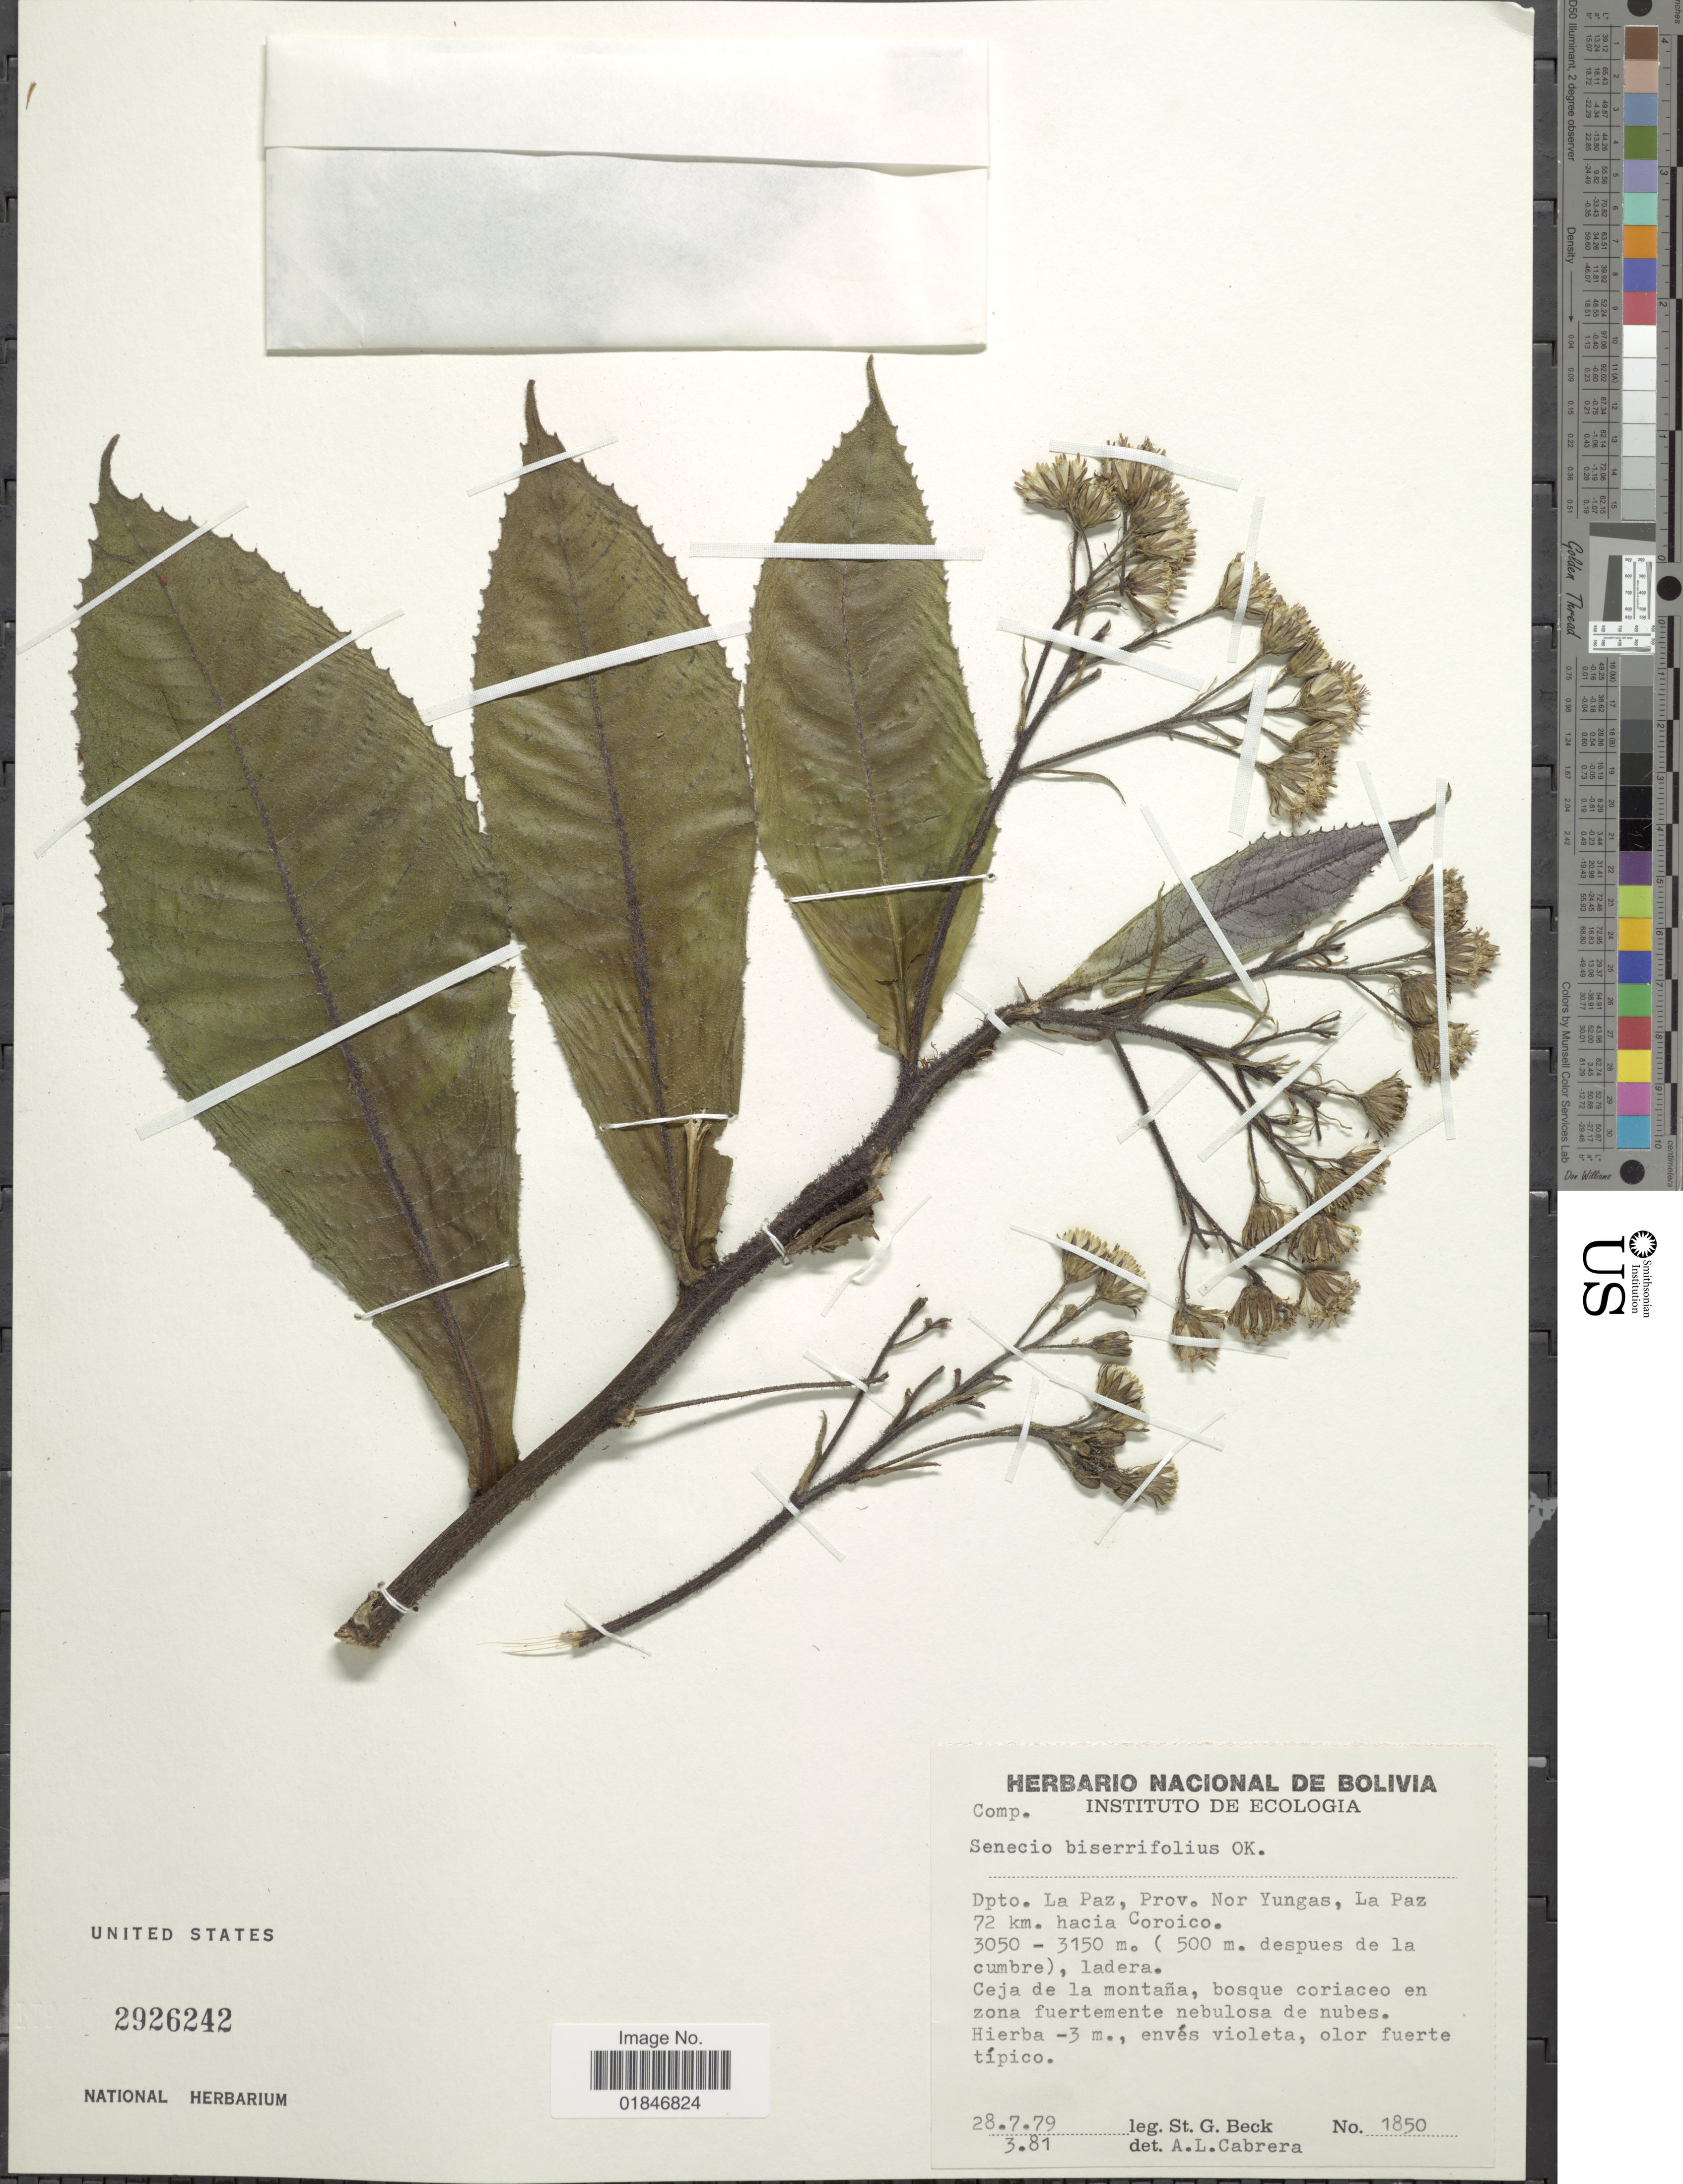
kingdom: Plantae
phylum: Tracheophyta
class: Magnoliopsida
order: Asterales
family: Asteraceae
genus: Dendrophorbium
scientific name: Dendrophorbium biserrifolium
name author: (Kuntze) D.J.N. Hind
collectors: S. G. Beck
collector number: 1850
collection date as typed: Transcribed d/m/y: 28/7/79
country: Bolivia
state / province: La Paz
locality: Dpto. La Paz. Prov. Nor Yungas, La Paz 72 k. hacia Coroico.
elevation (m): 3050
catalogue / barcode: US 2926242